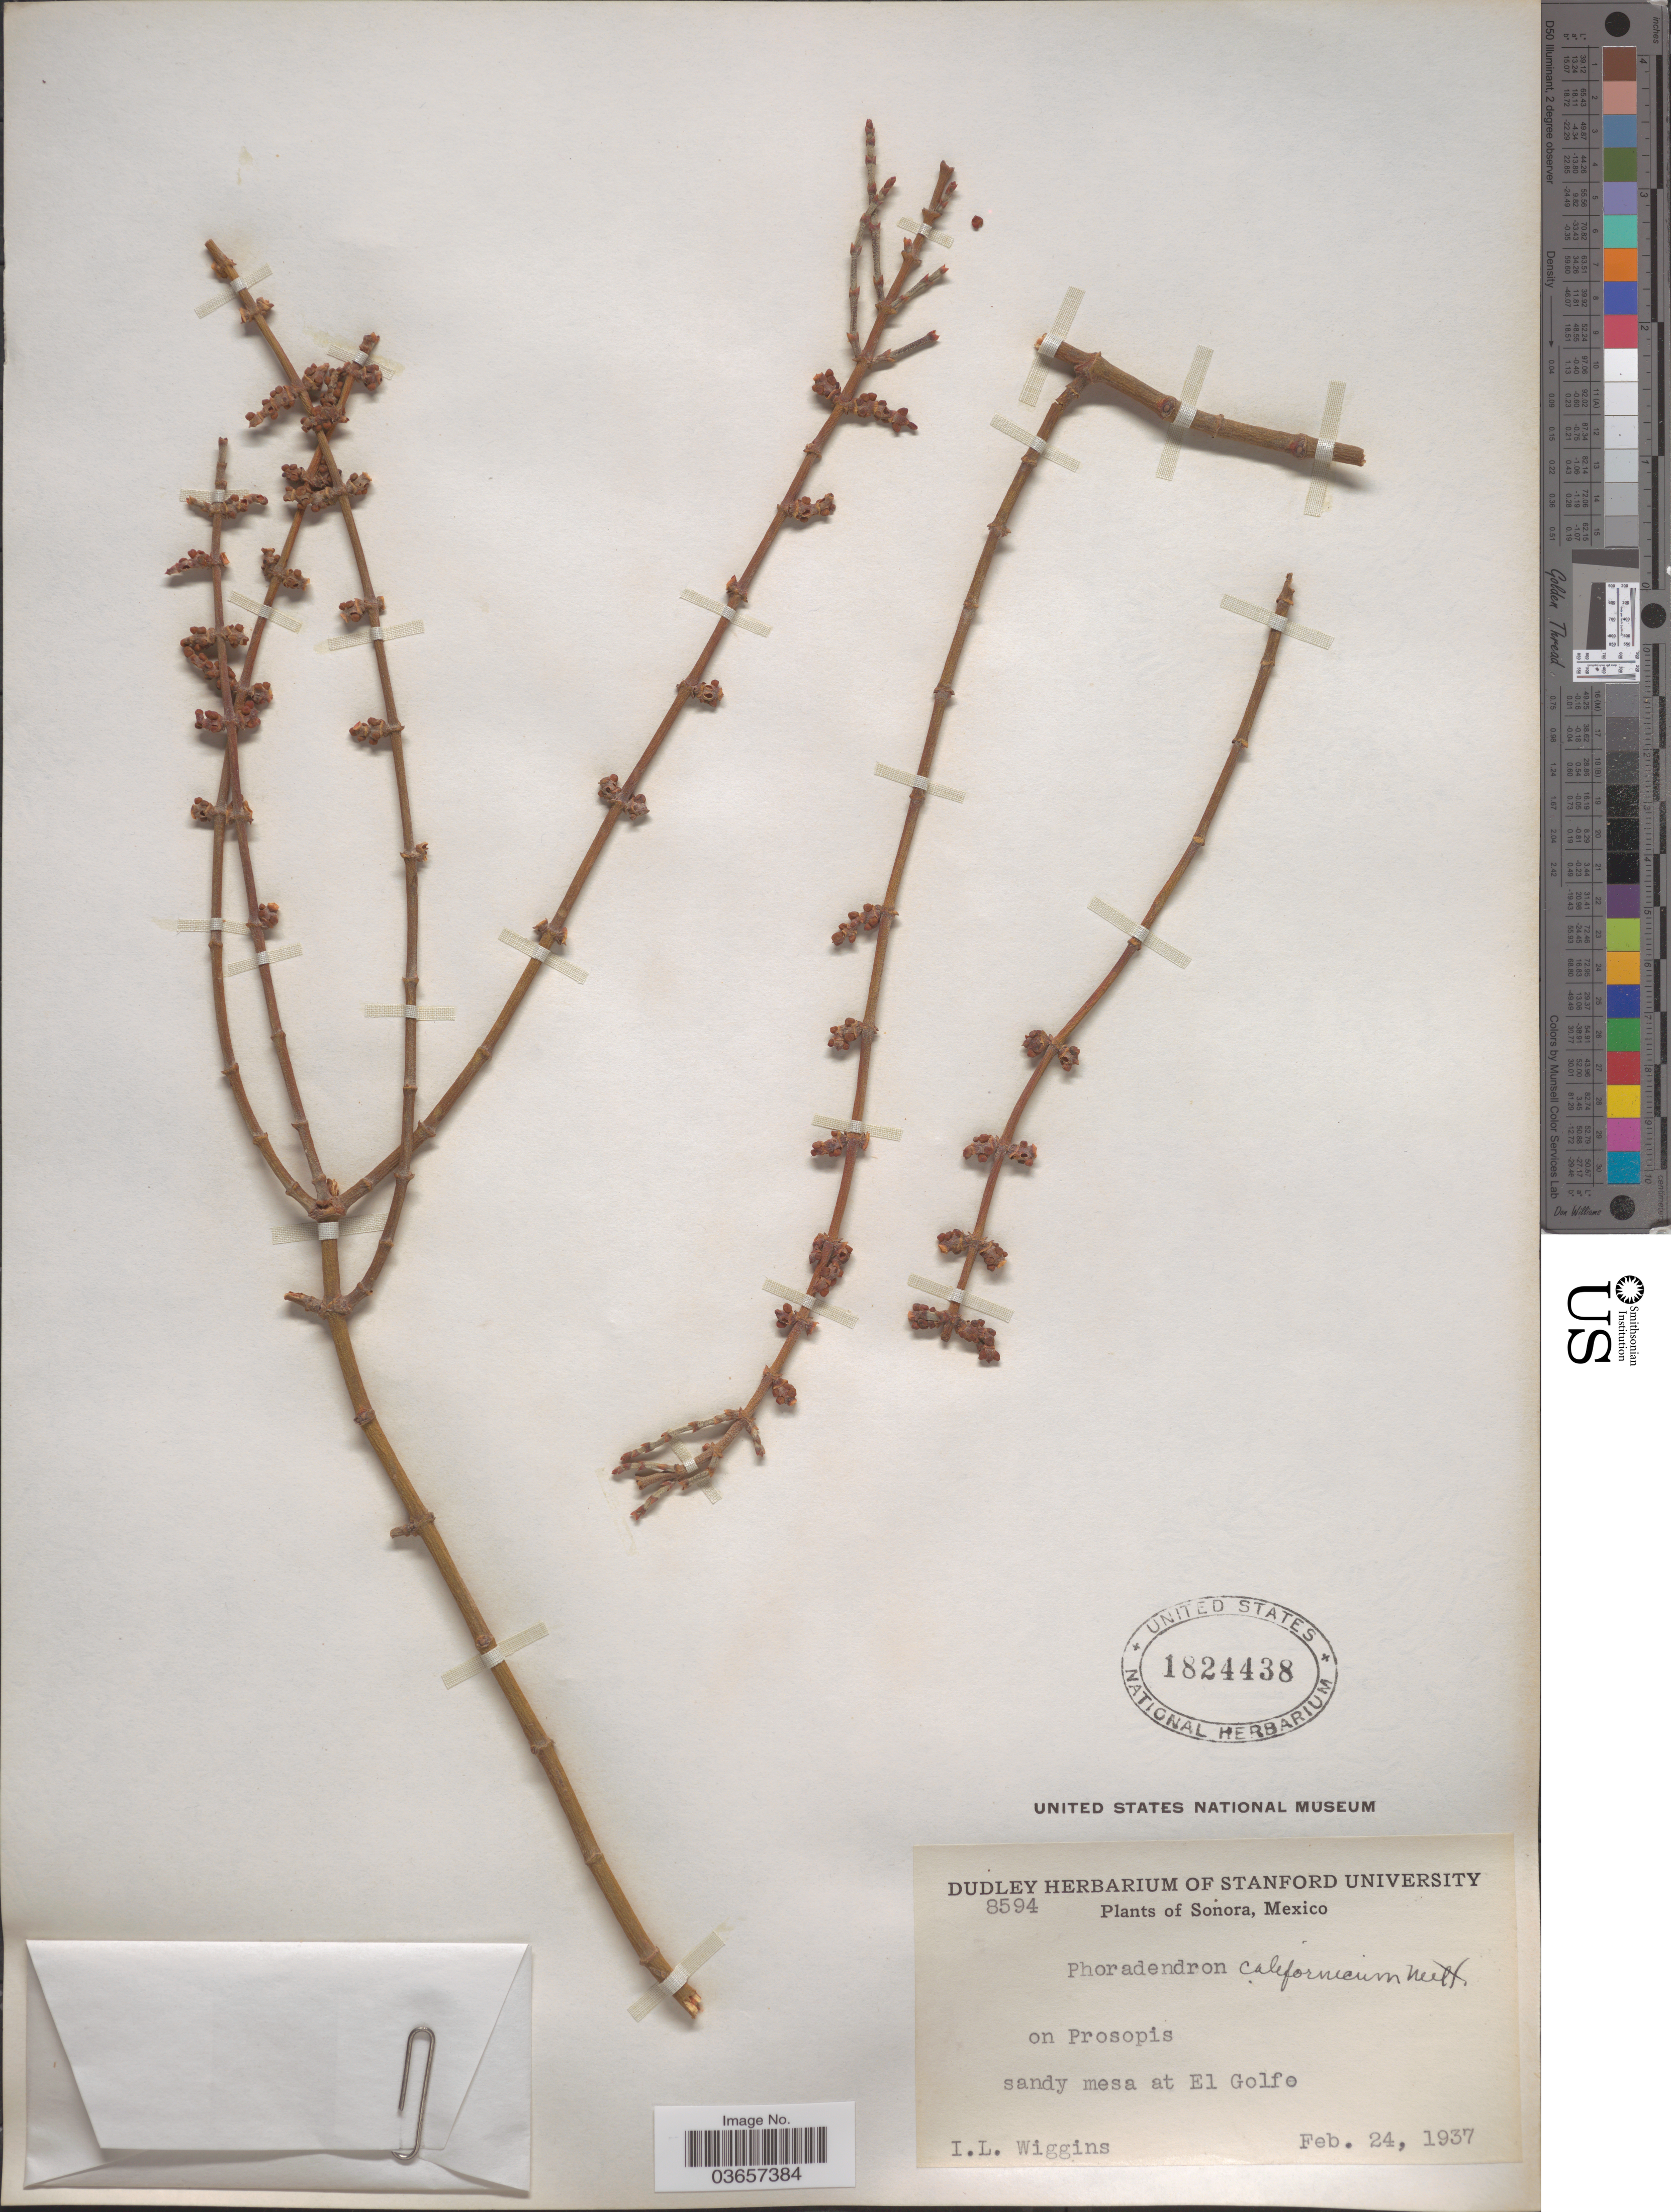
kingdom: Plantae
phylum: Tracheophyta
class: Magnoliopsida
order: Santalales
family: Viscaceae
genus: Phoradendron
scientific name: Phoradendron californicum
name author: Nutt.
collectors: I. L. Wiggins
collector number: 8594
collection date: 1937-02-24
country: Mexico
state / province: Sonora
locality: Sandy mesa at El Golfo.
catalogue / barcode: US 1824438